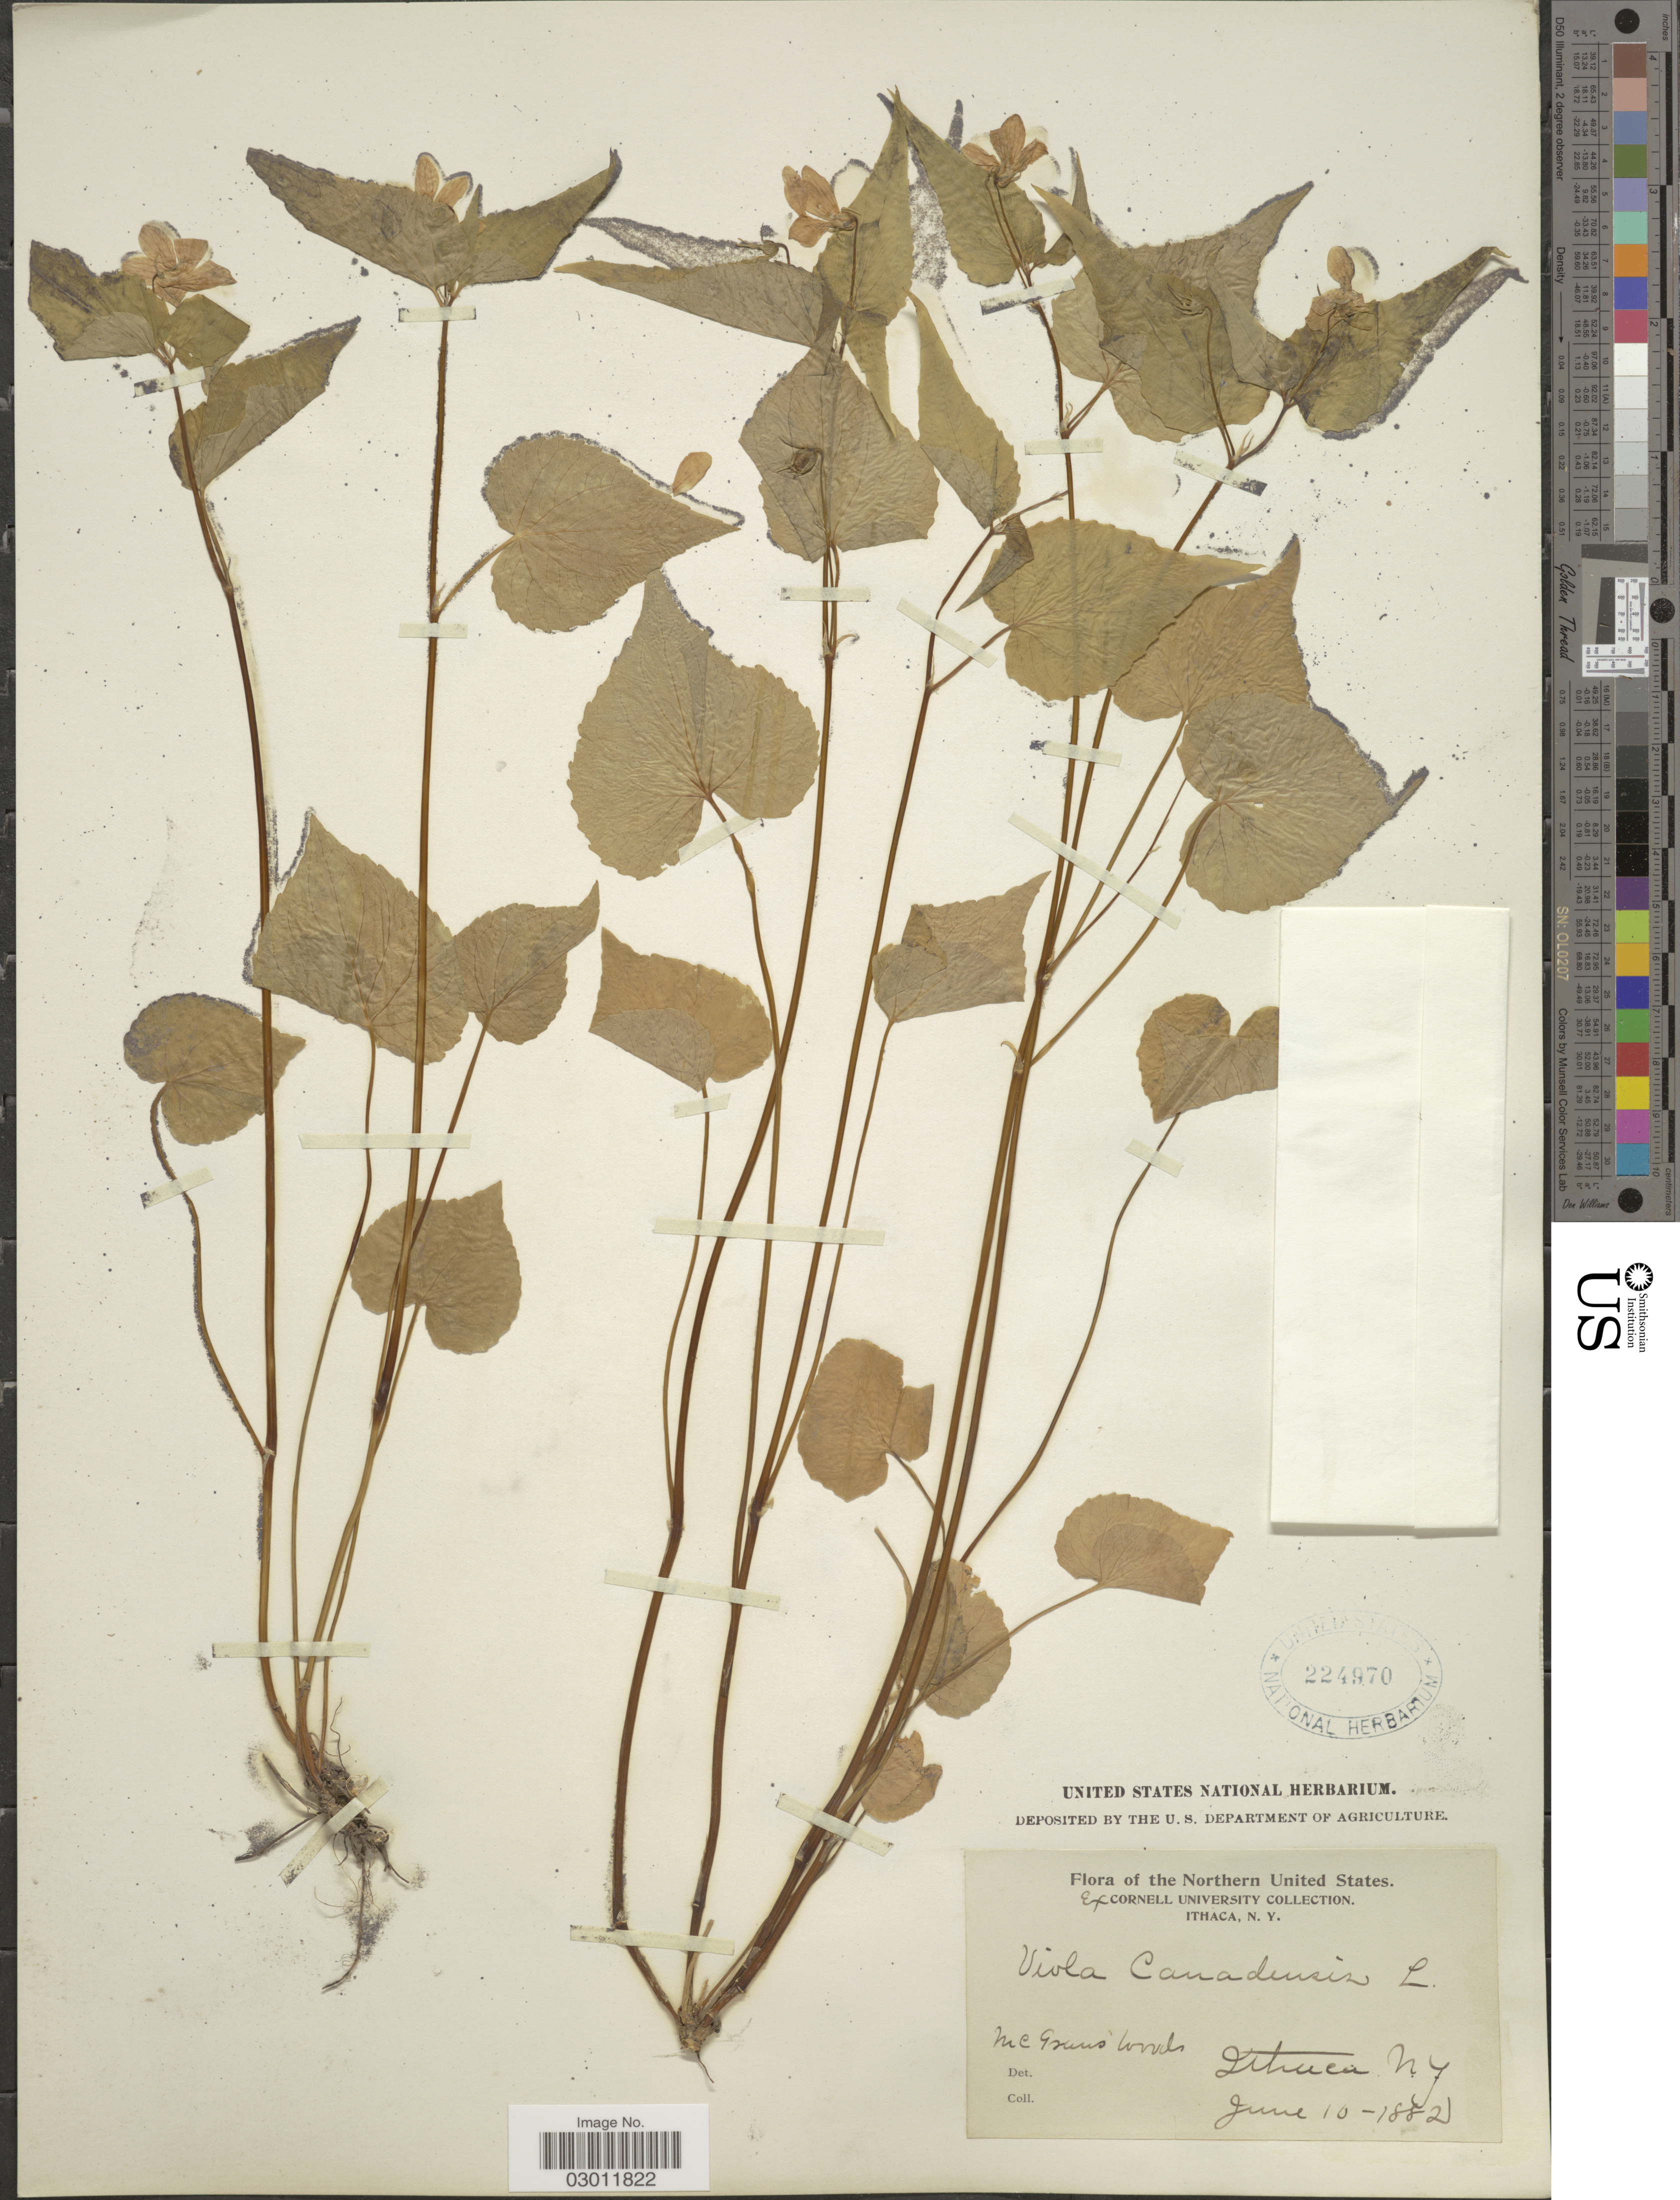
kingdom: Plantae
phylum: Tracheophyta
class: Magnoliopsida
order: Malpighiales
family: Violaceae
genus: Viola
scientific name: Viola canadensis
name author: L.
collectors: Cornell University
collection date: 1882-06-10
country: United States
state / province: New York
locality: Northern United States. Ithaca N. Y. McGreens [interpreted] Woods.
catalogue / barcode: US 224970